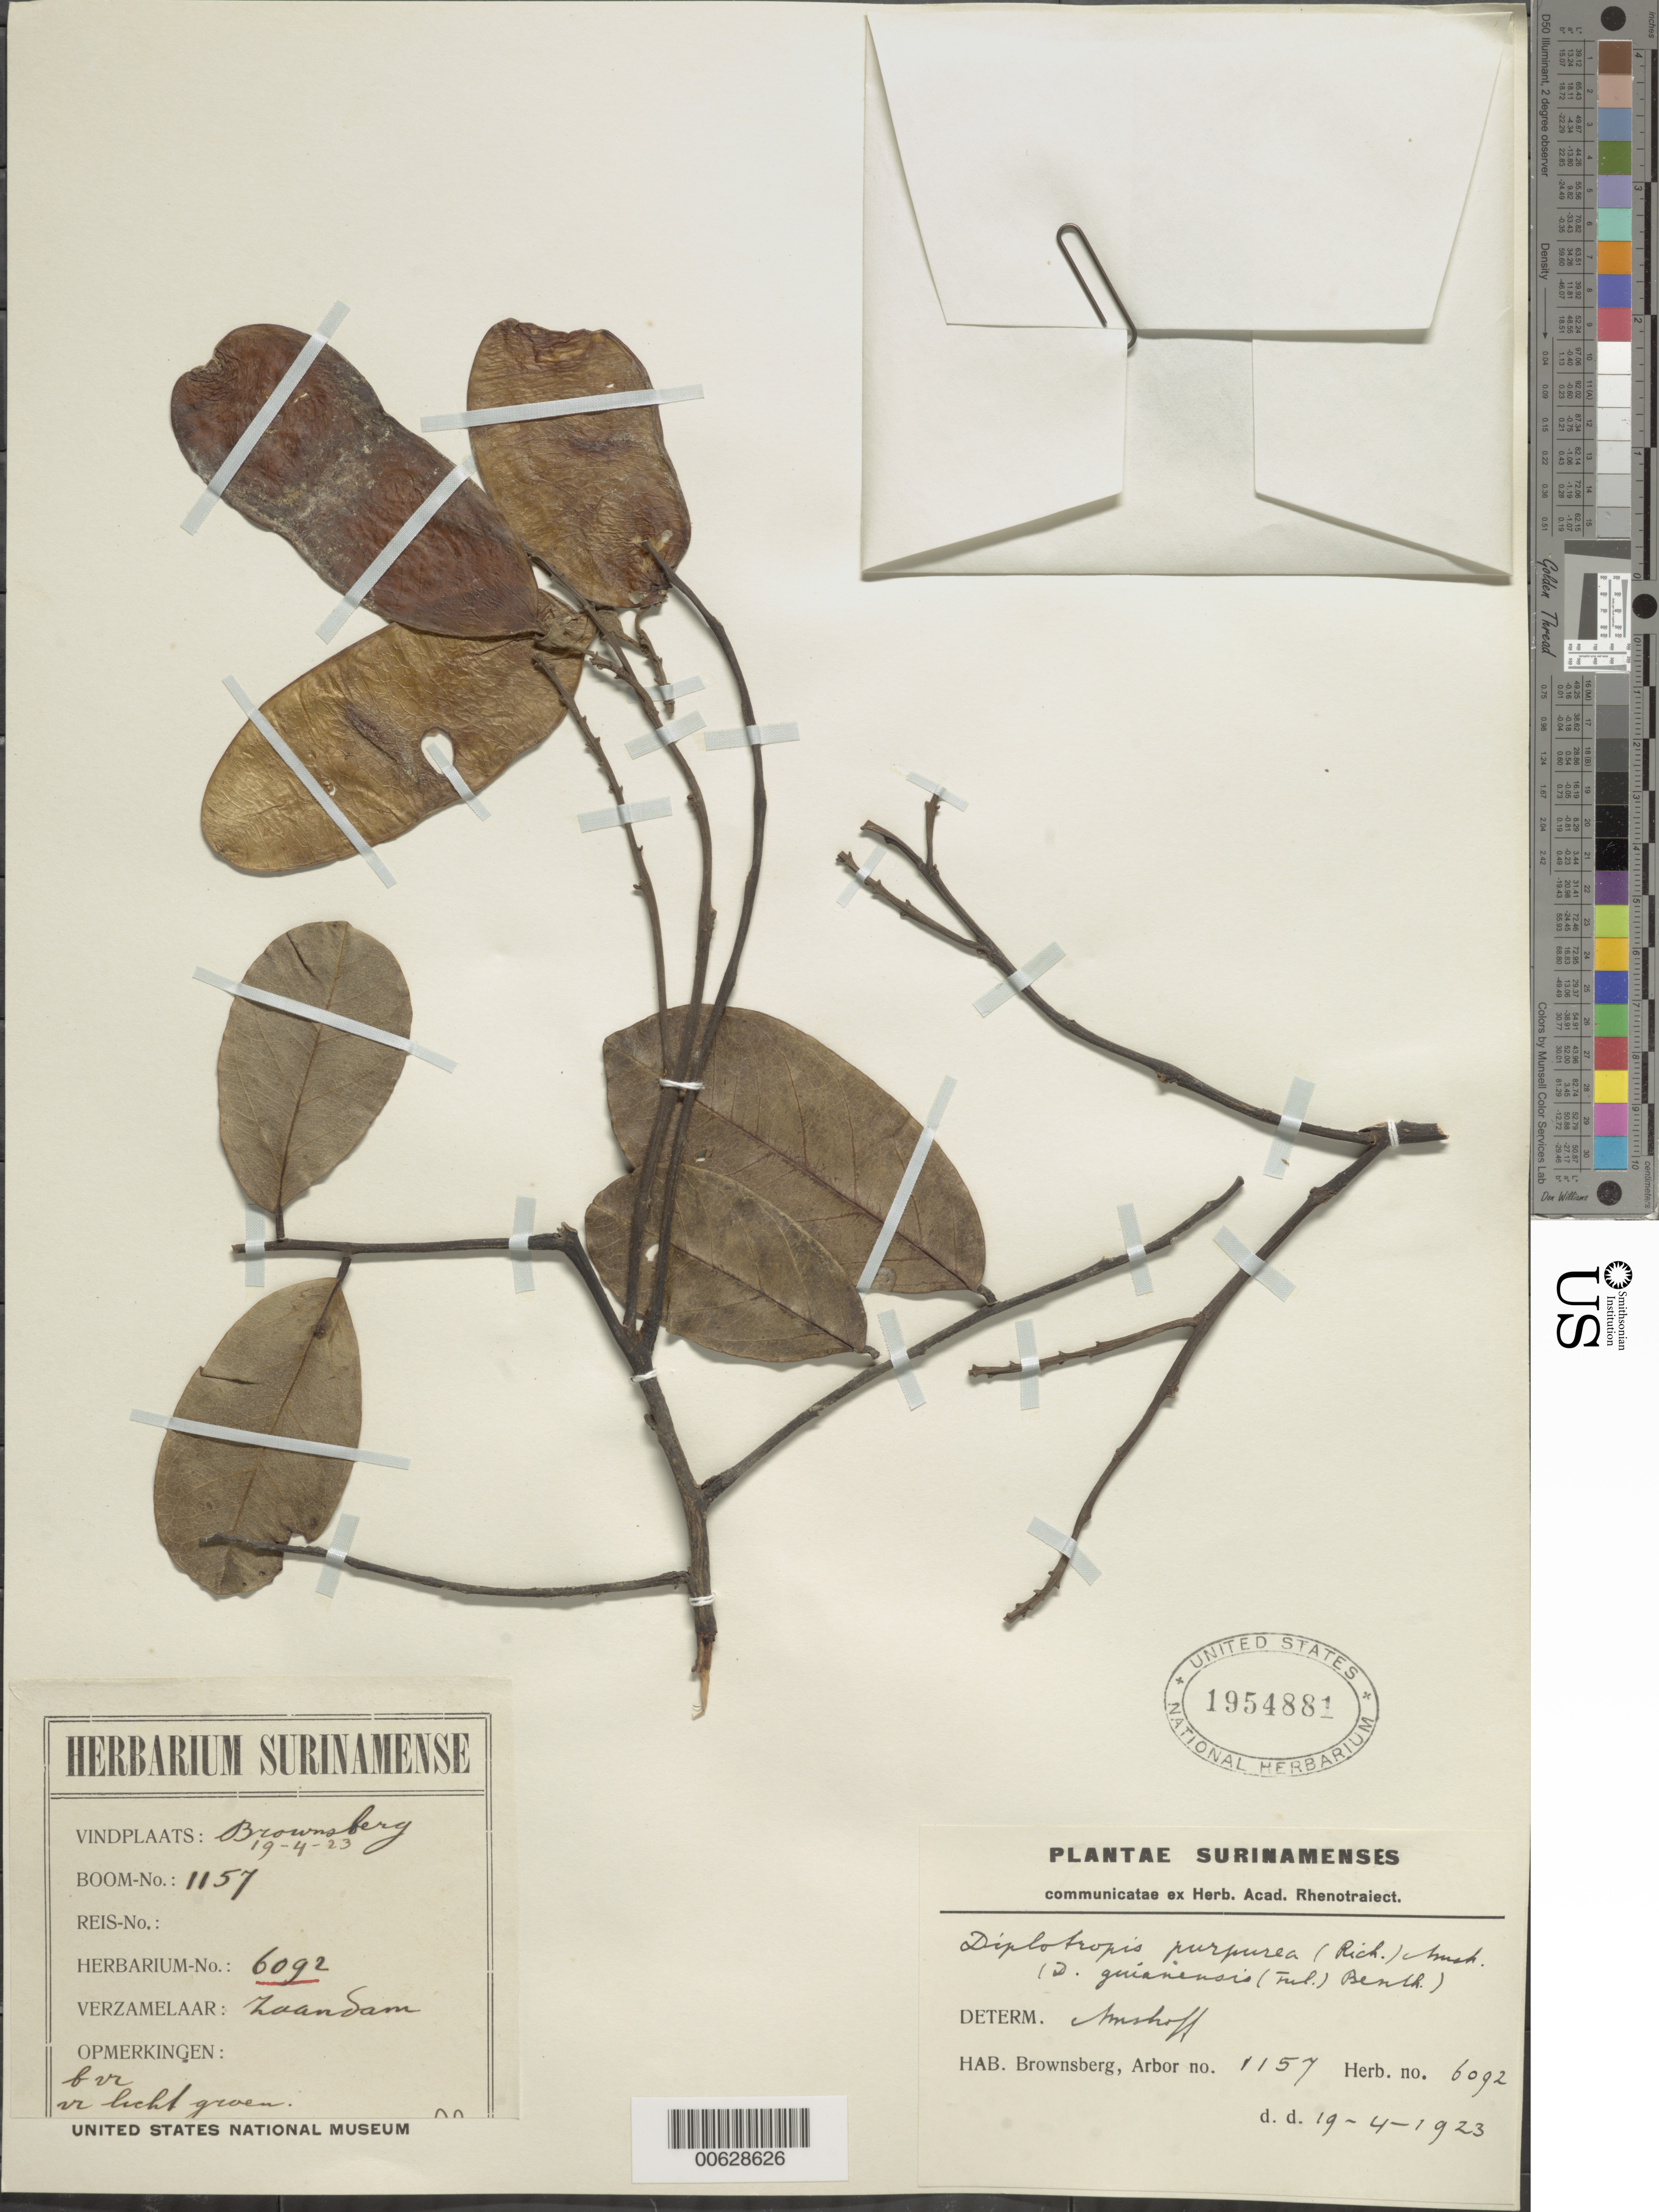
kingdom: Plantae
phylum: Tracheophyta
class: Magnoliopsida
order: Fabales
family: Fabaceae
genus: Diplotropis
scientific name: Diplotropis purpurea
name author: (Rich.) Amshoff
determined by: Amshoff, G. J. H.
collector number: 6092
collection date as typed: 19-Apr-23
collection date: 1923-04-19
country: Suriname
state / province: Brokopondo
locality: Brownsberg, Forest Reserve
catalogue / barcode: US 1954881